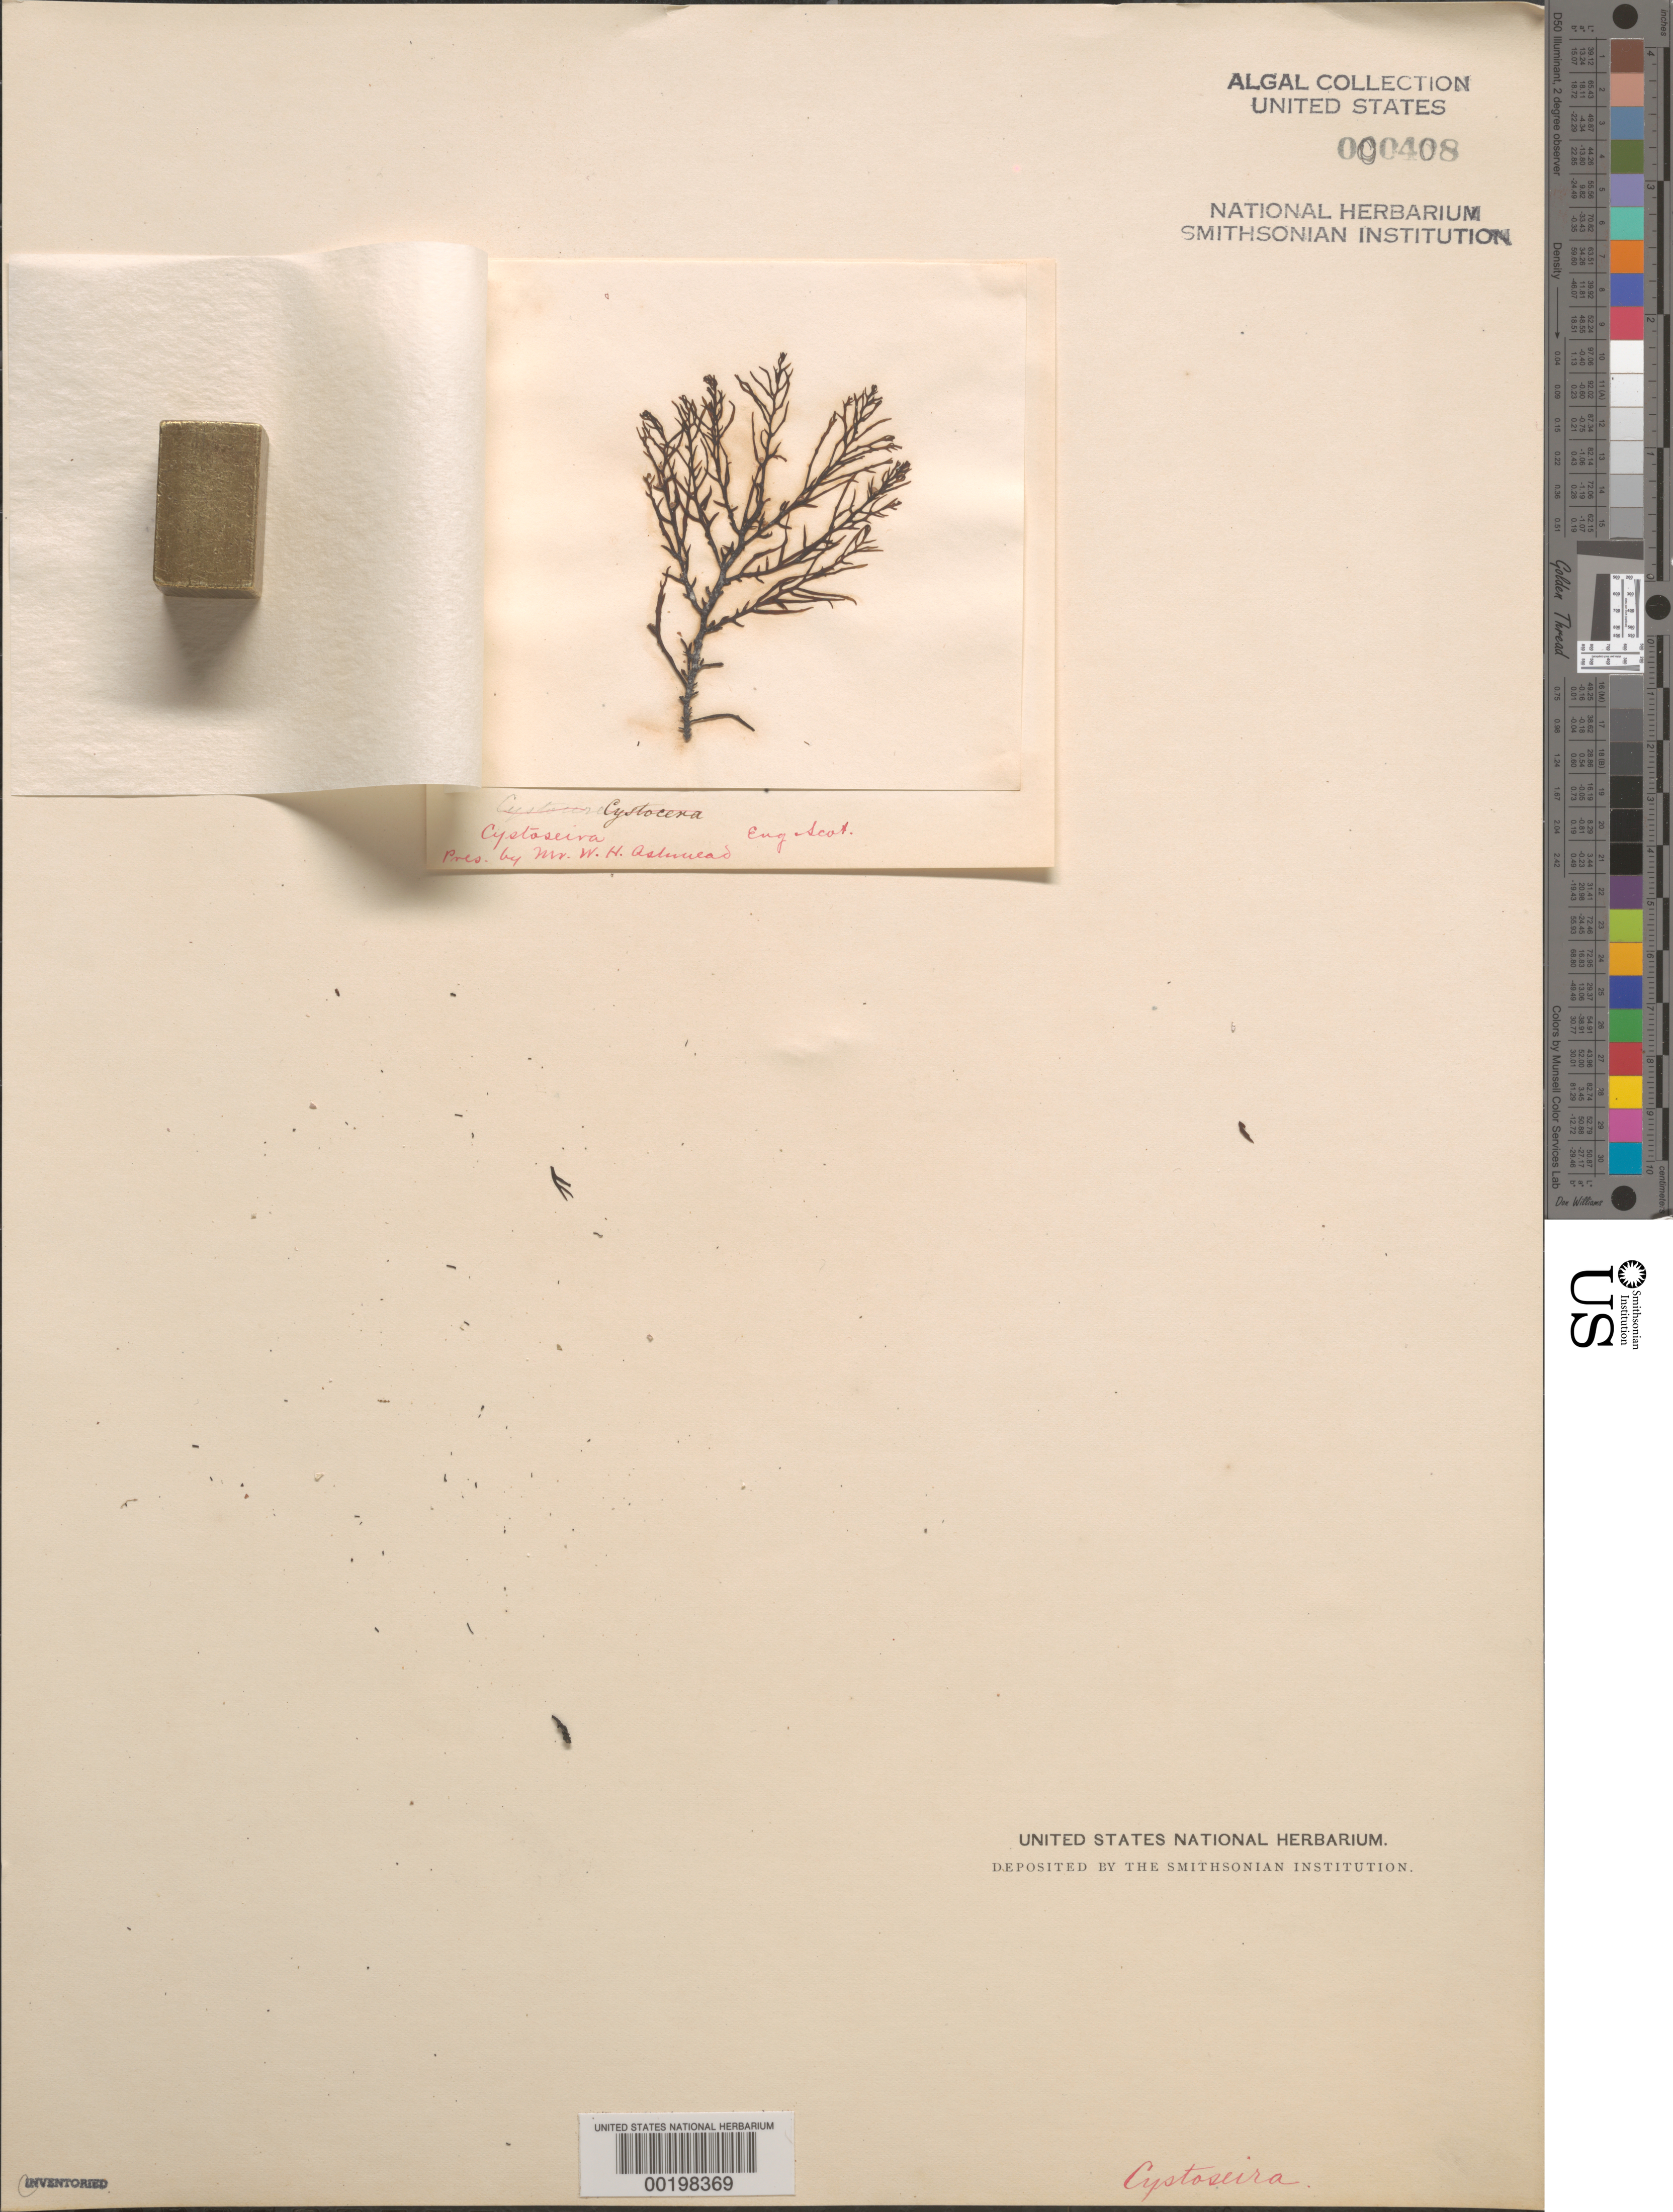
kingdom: Chromista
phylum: Ochrophyta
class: Phaeophyceae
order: Fucales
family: Sargassaceae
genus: Cystoseira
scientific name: Cystoseira sp.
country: United Kingdom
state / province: England / Scotland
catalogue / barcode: US 408